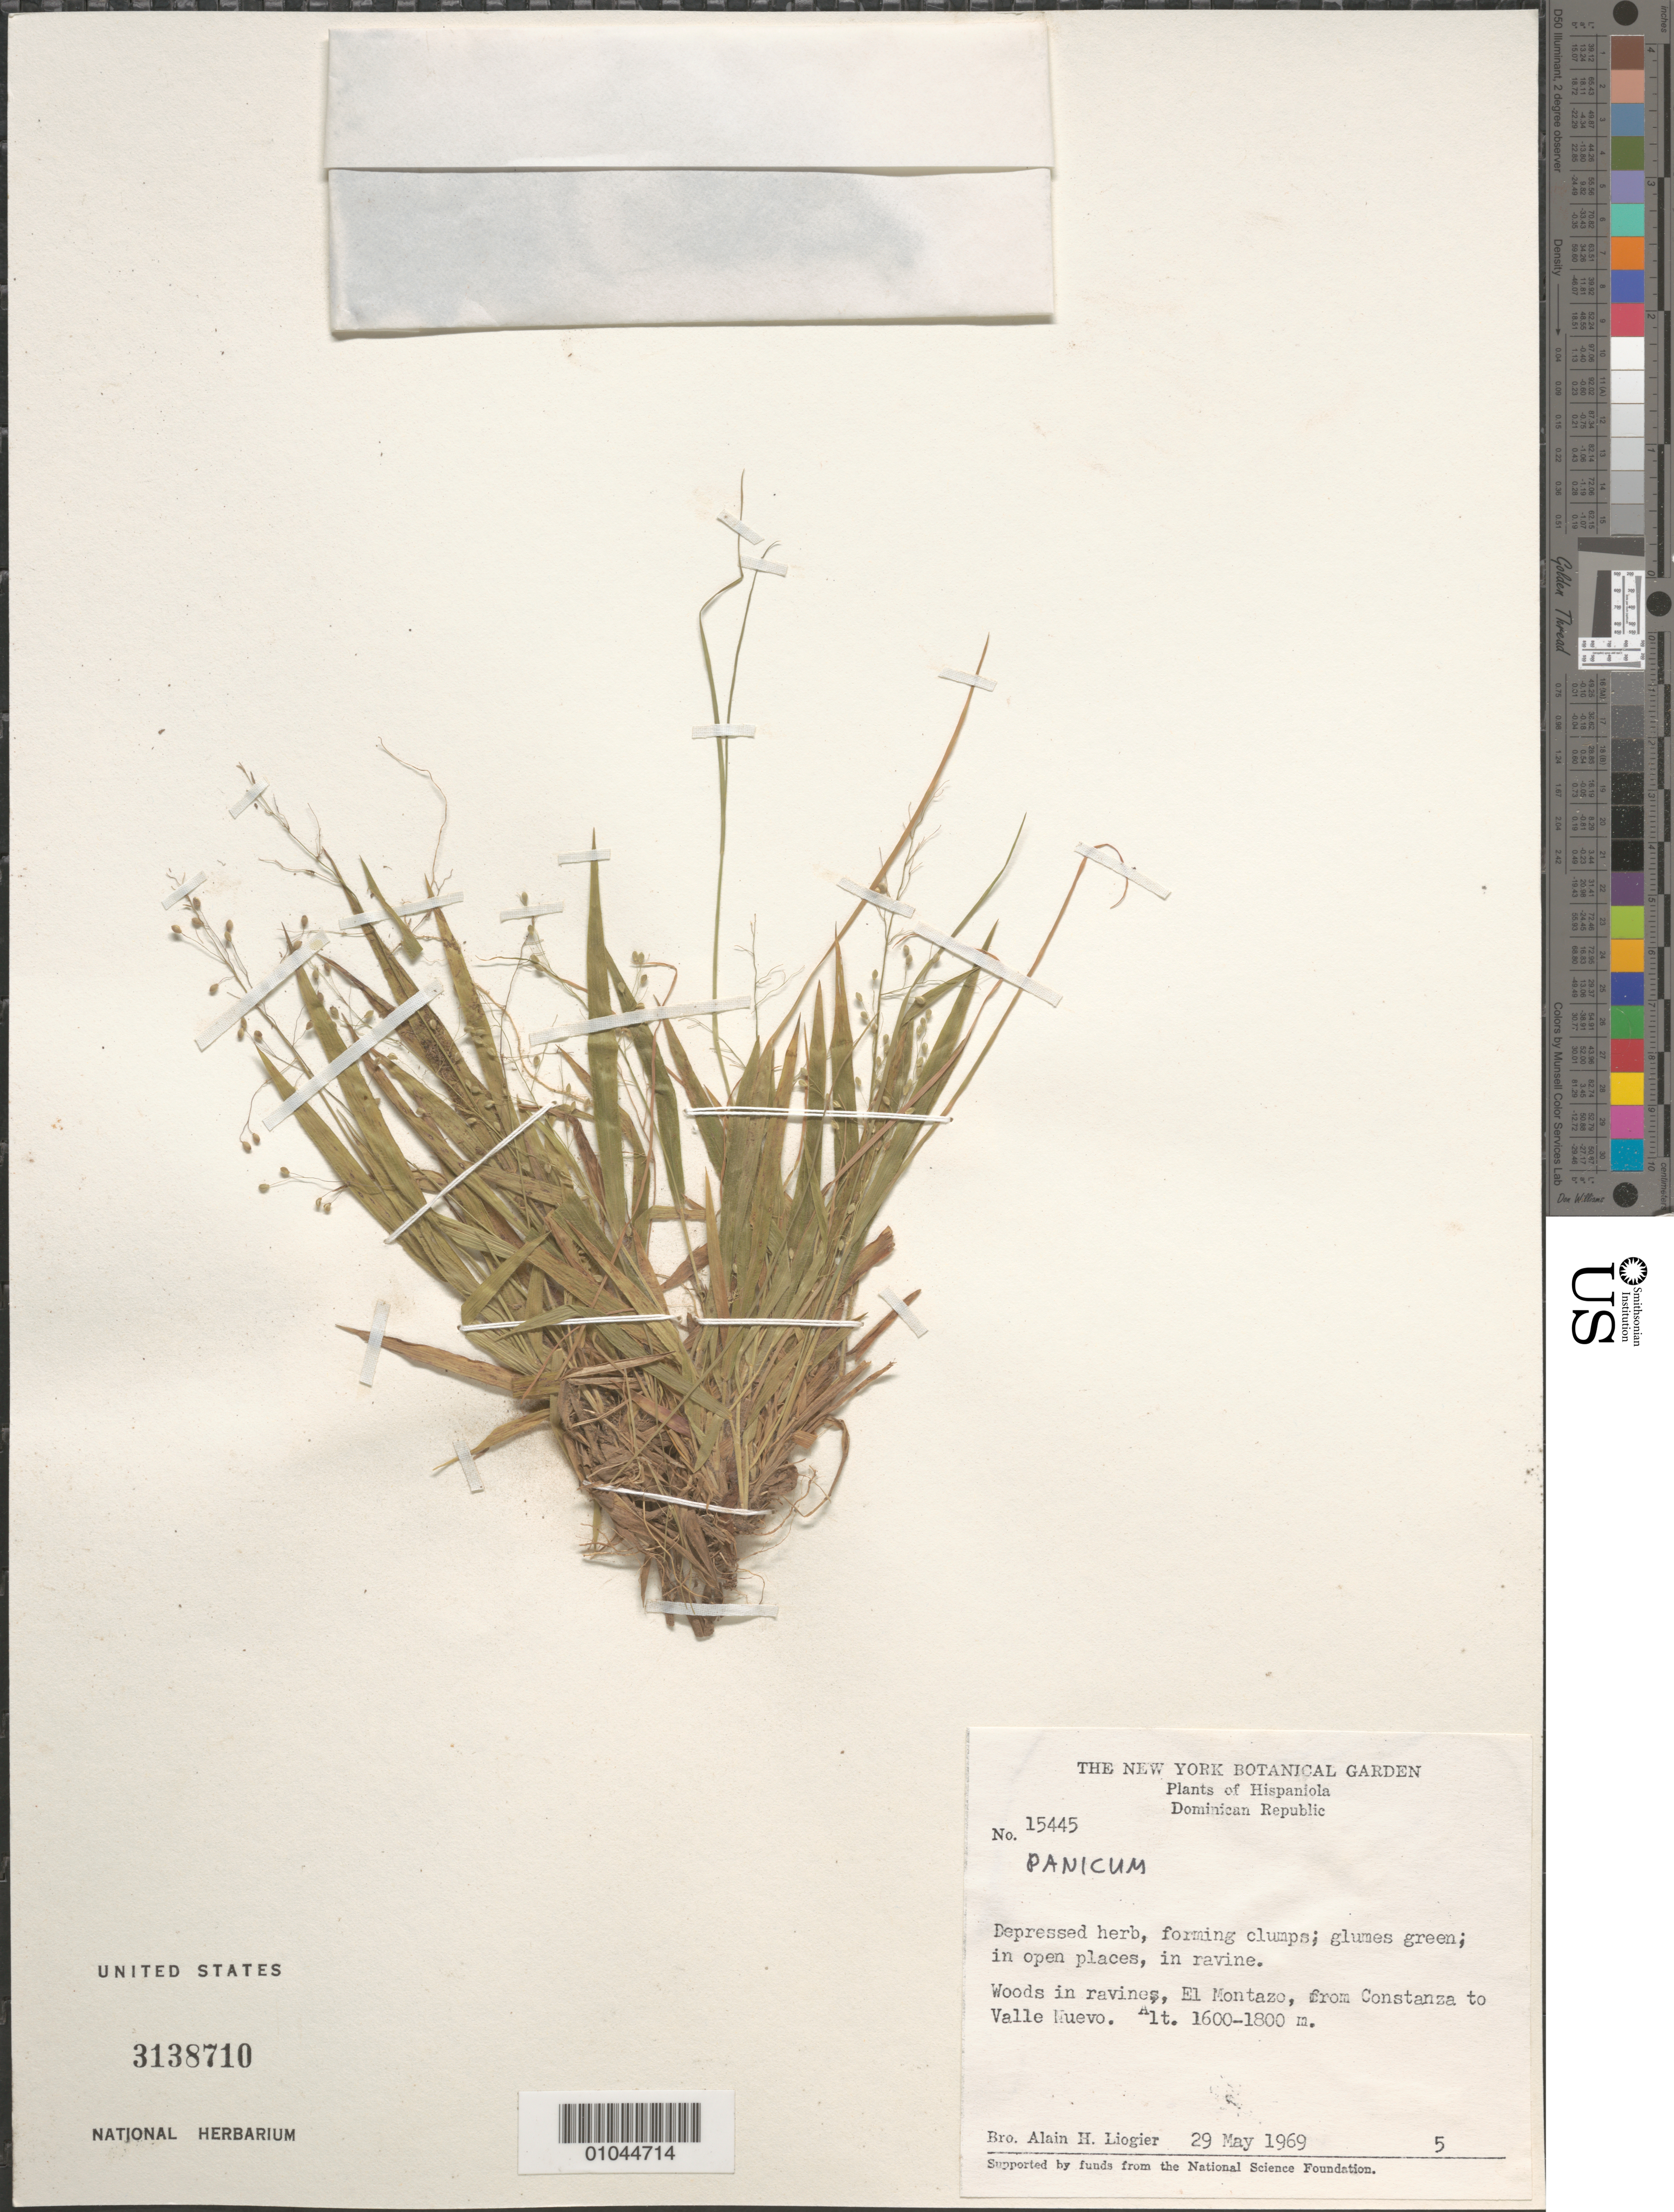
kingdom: Plantae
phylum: Tracheophyta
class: Liliopsida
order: Poales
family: Poaceae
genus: Panicum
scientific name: Panicum sp.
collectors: A. H. Liogier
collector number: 15445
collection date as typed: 29 May 1969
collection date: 1969-05-29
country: Dominican Republic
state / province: La Vega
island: Hispaniola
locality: El Montazo, from Constanza to Valle Nuevo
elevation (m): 1600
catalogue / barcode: US 3138710